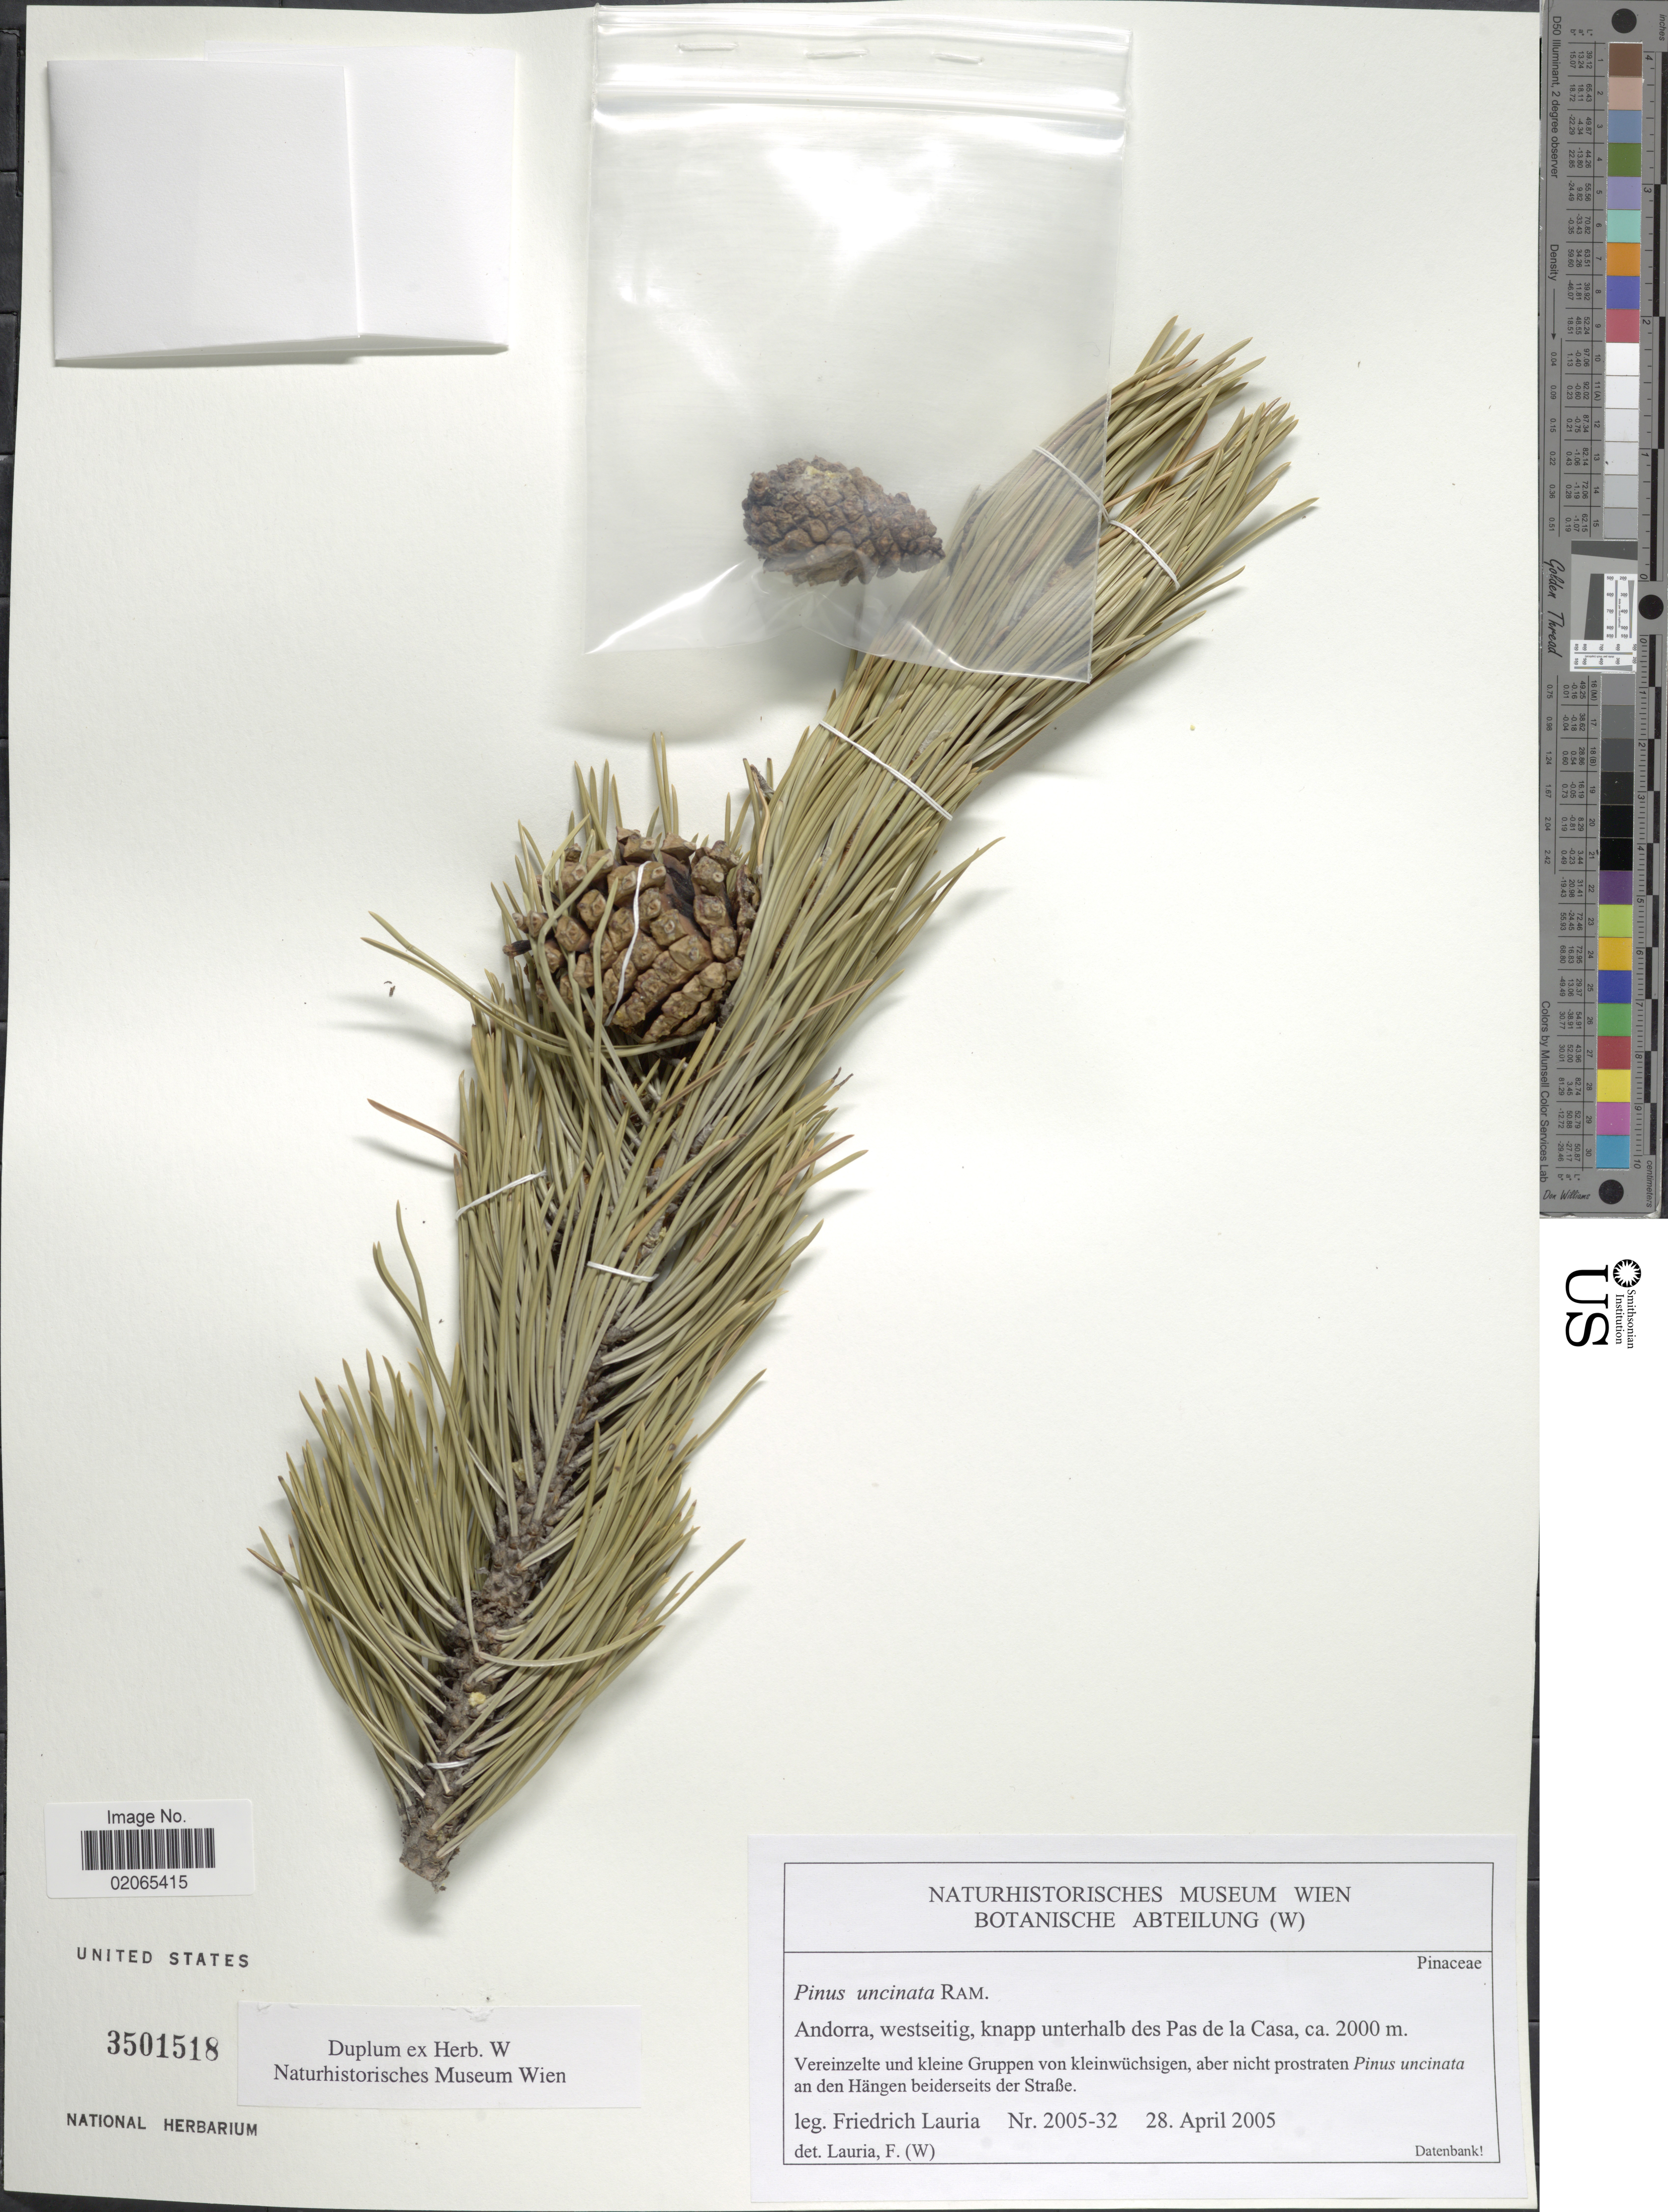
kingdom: Plantae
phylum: Tracheophyta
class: Pinopsida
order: Pinales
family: Pinaceae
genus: Pinus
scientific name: Pinus uncinata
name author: Ramond ex DC.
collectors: F. Lauria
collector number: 2005-32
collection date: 2005-04-28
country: Andorra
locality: Westseitig, knapp unterhalb des Pas de la Casa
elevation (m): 2000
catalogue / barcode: US 3501518